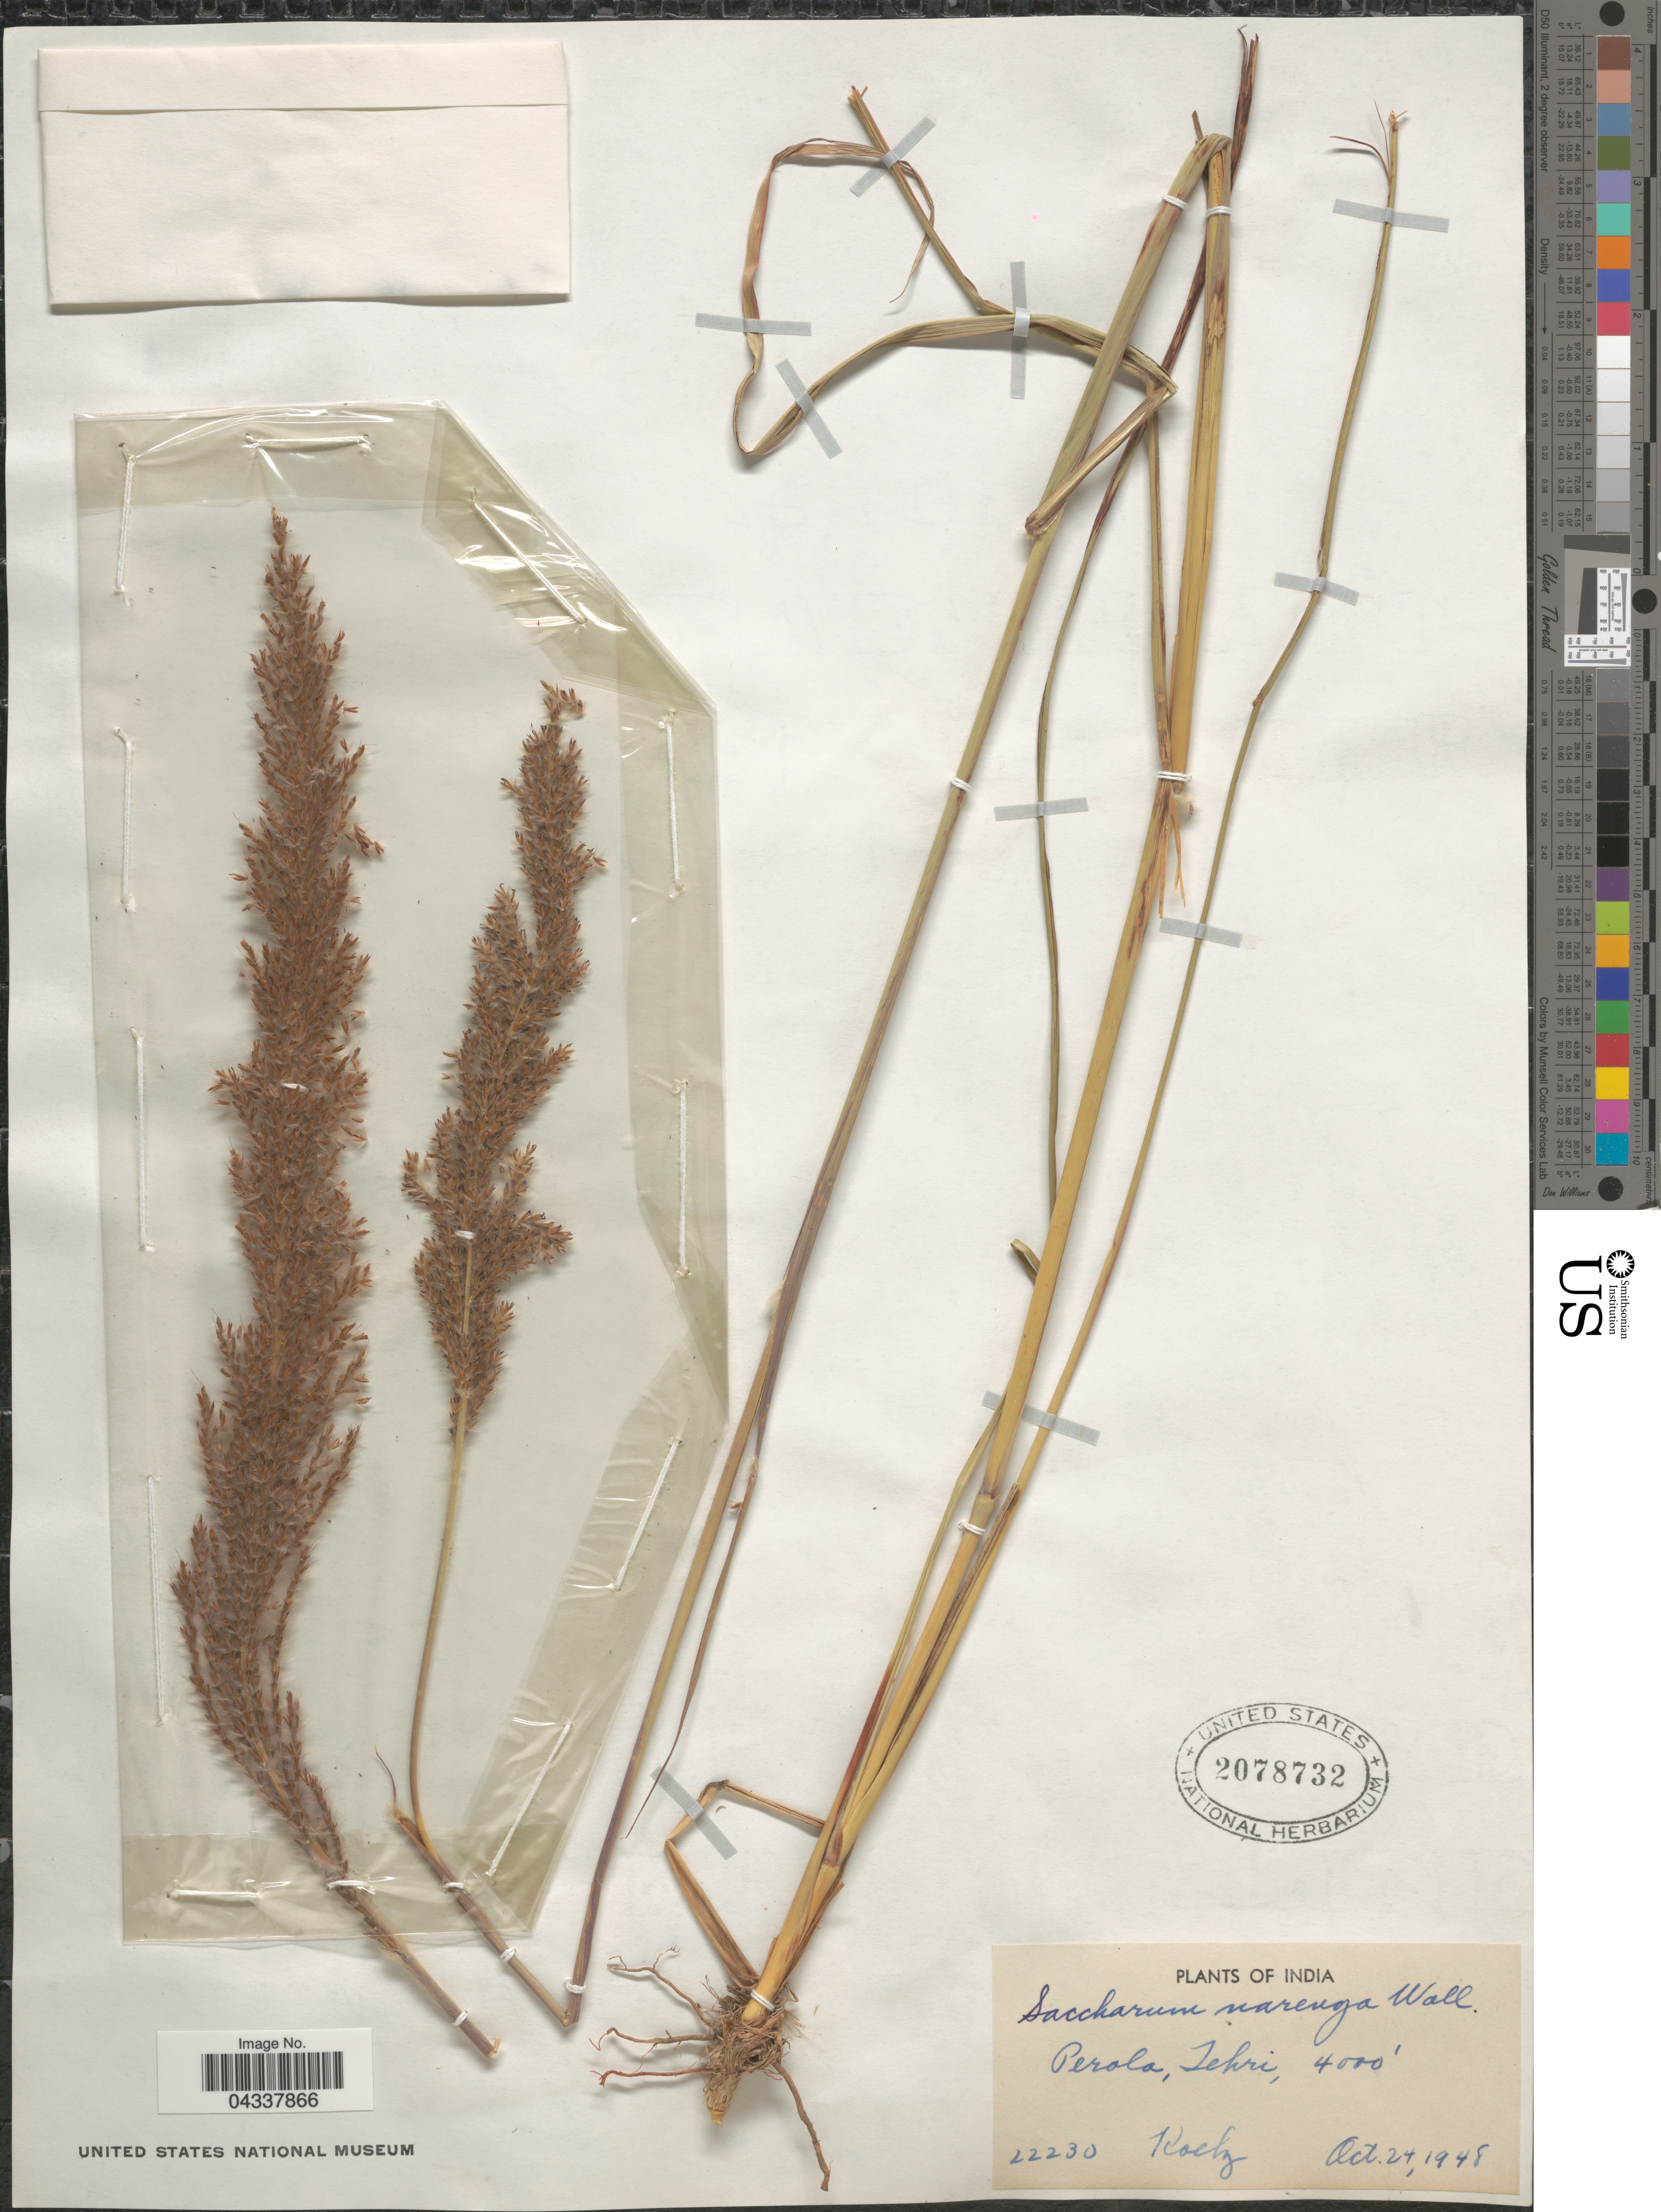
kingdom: Plantae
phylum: Tracheophyta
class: Liliopsida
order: Poales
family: Poaceae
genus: Narenga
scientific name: Narenga porphyrocoma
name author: (Hance) Bor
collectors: Koelz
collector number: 22230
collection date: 1948-10-24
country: India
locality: Perola, Tehri.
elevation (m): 1219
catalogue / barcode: US 2078732